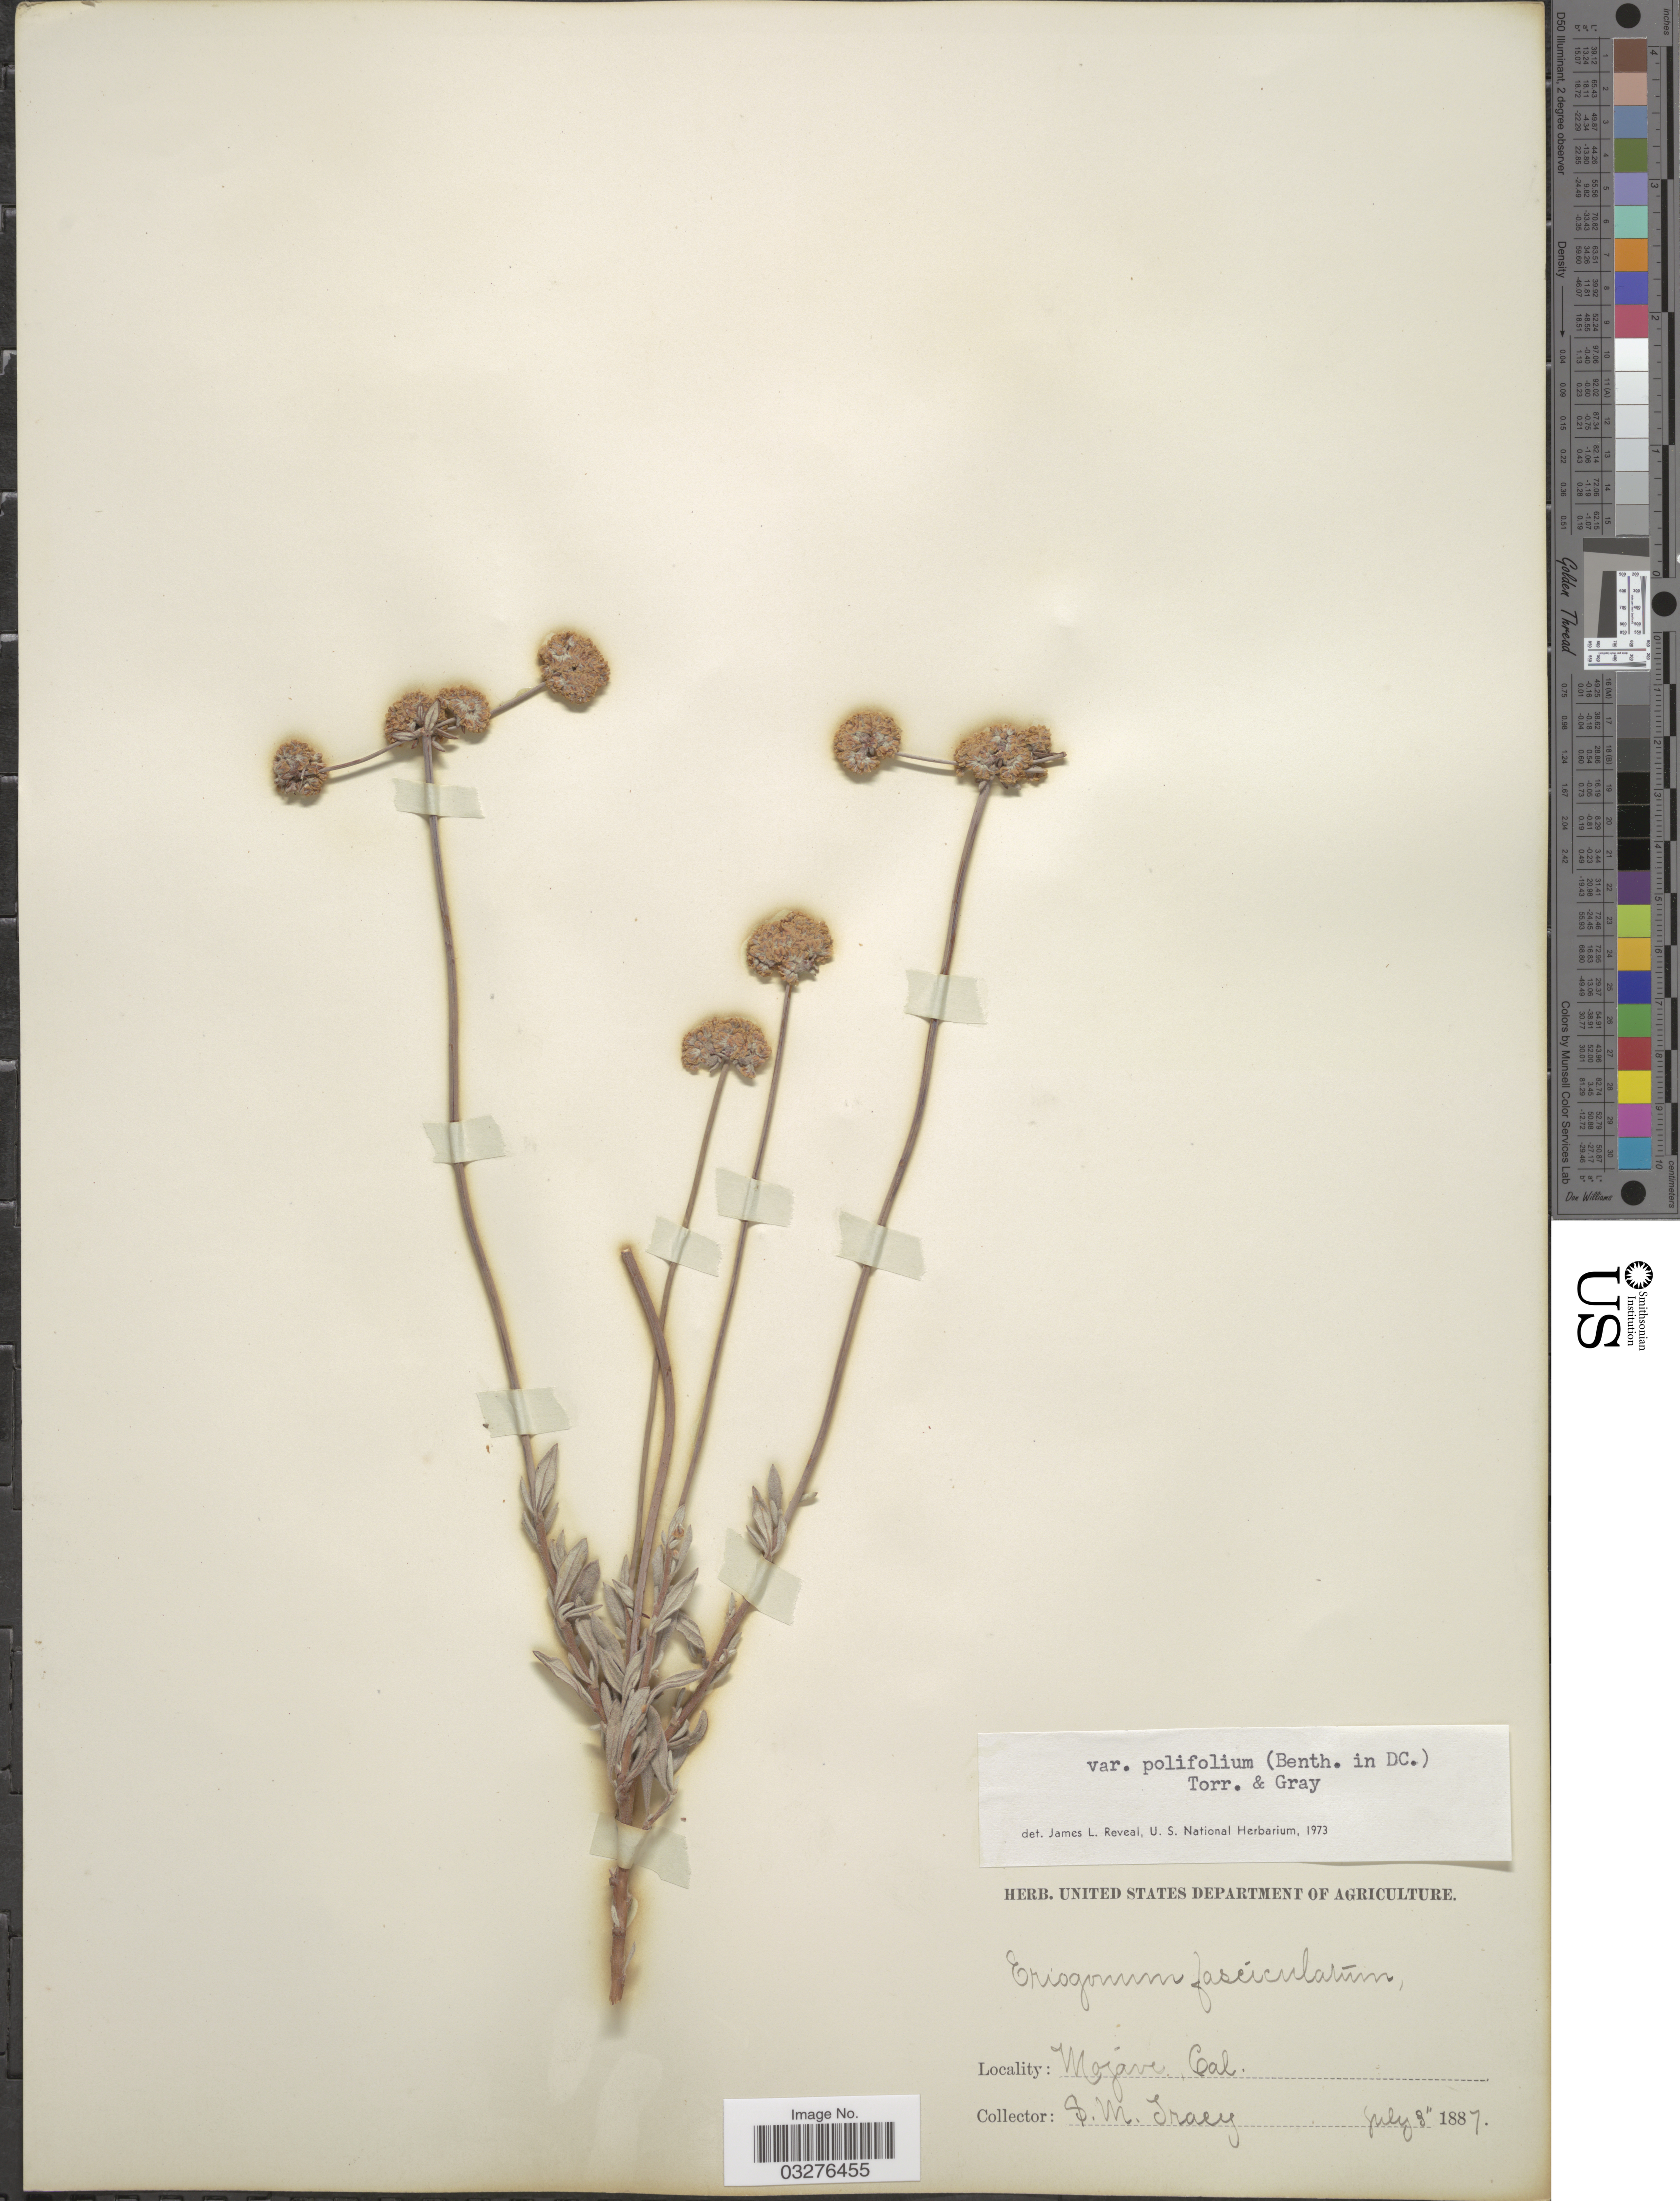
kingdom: Plantae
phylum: Tracheophyta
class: Magnoliopsida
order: Caryophyllales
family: Polygonaceae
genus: Eriogonum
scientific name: Eriogonum fasciculatum var. polifolium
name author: (Benth.) Torr. & A. Gray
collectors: S. M. Tracy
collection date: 1887-07-03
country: United States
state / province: California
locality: Mojave.